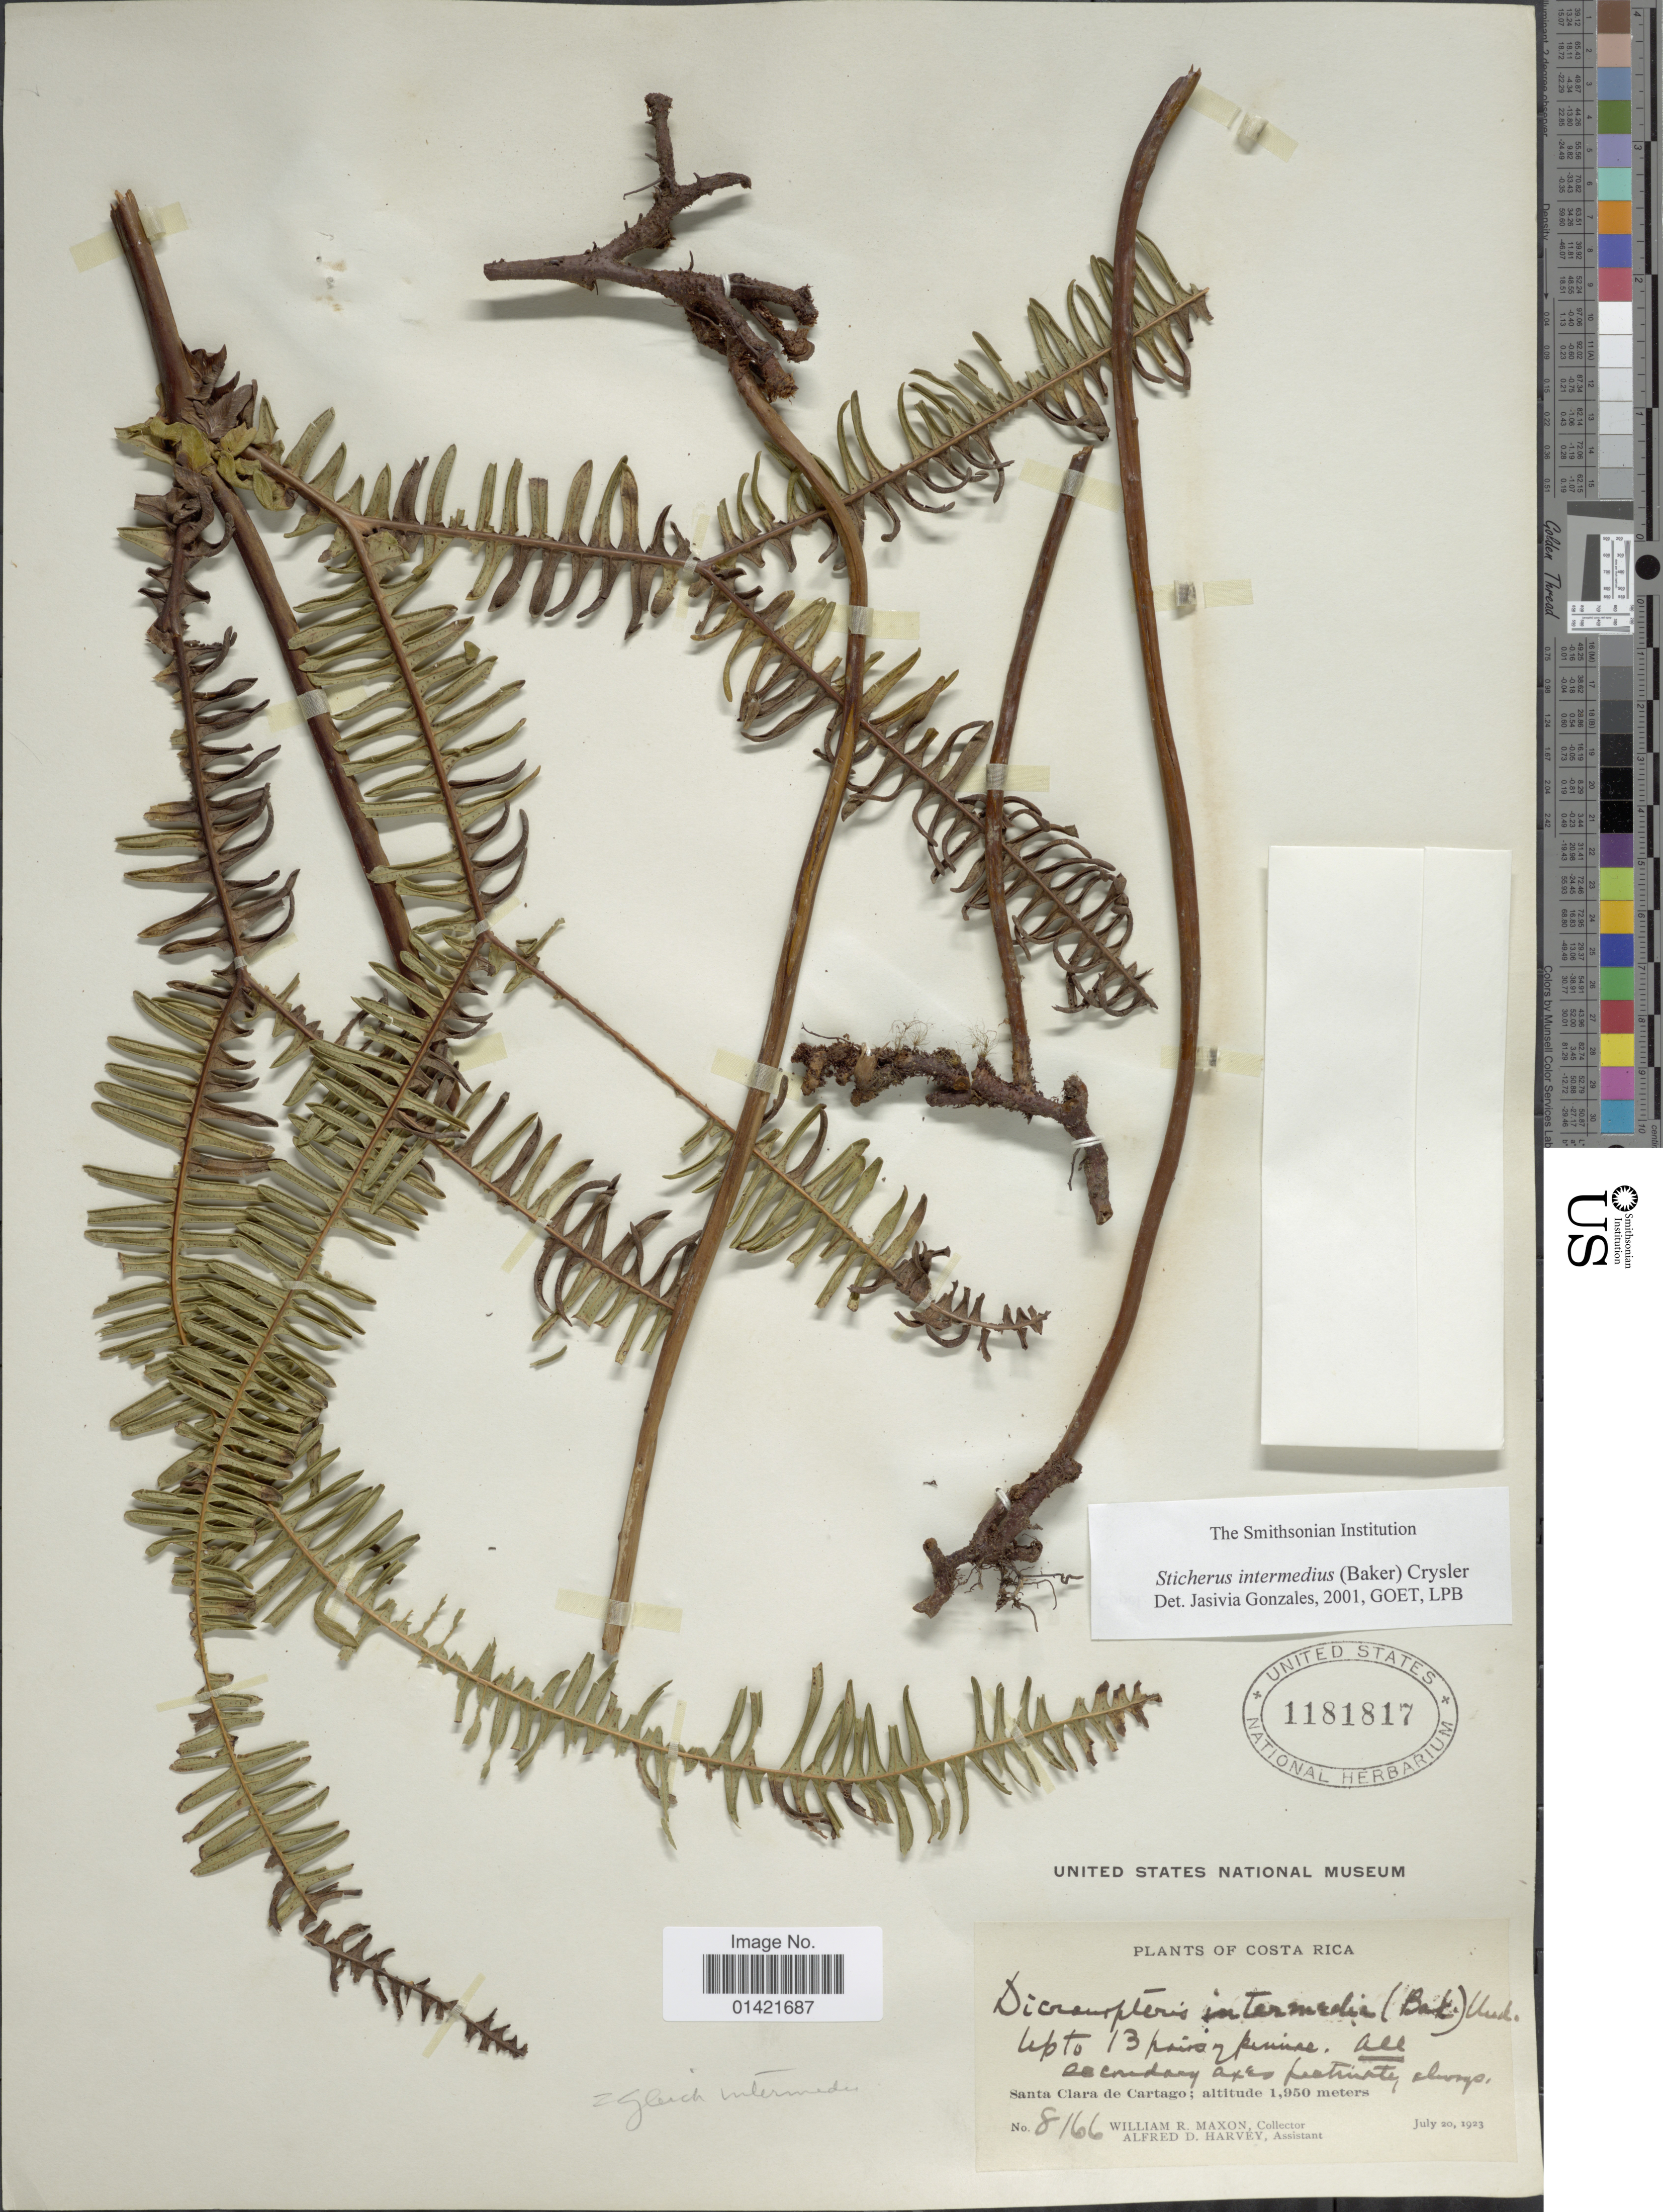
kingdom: Plantae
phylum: Tracheophyta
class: Polypodiopsida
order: Gleicheniales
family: Gleicheniaceae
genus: Sticherus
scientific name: Sticherus intermedius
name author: (Baker) Chrysler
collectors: W. R. Maxon & A. D. Harvey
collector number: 8166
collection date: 1923-07-20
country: Costa Rica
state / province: Cartago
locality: Santa Clara de Cartago.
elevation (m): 1950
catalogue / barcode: US 1181817